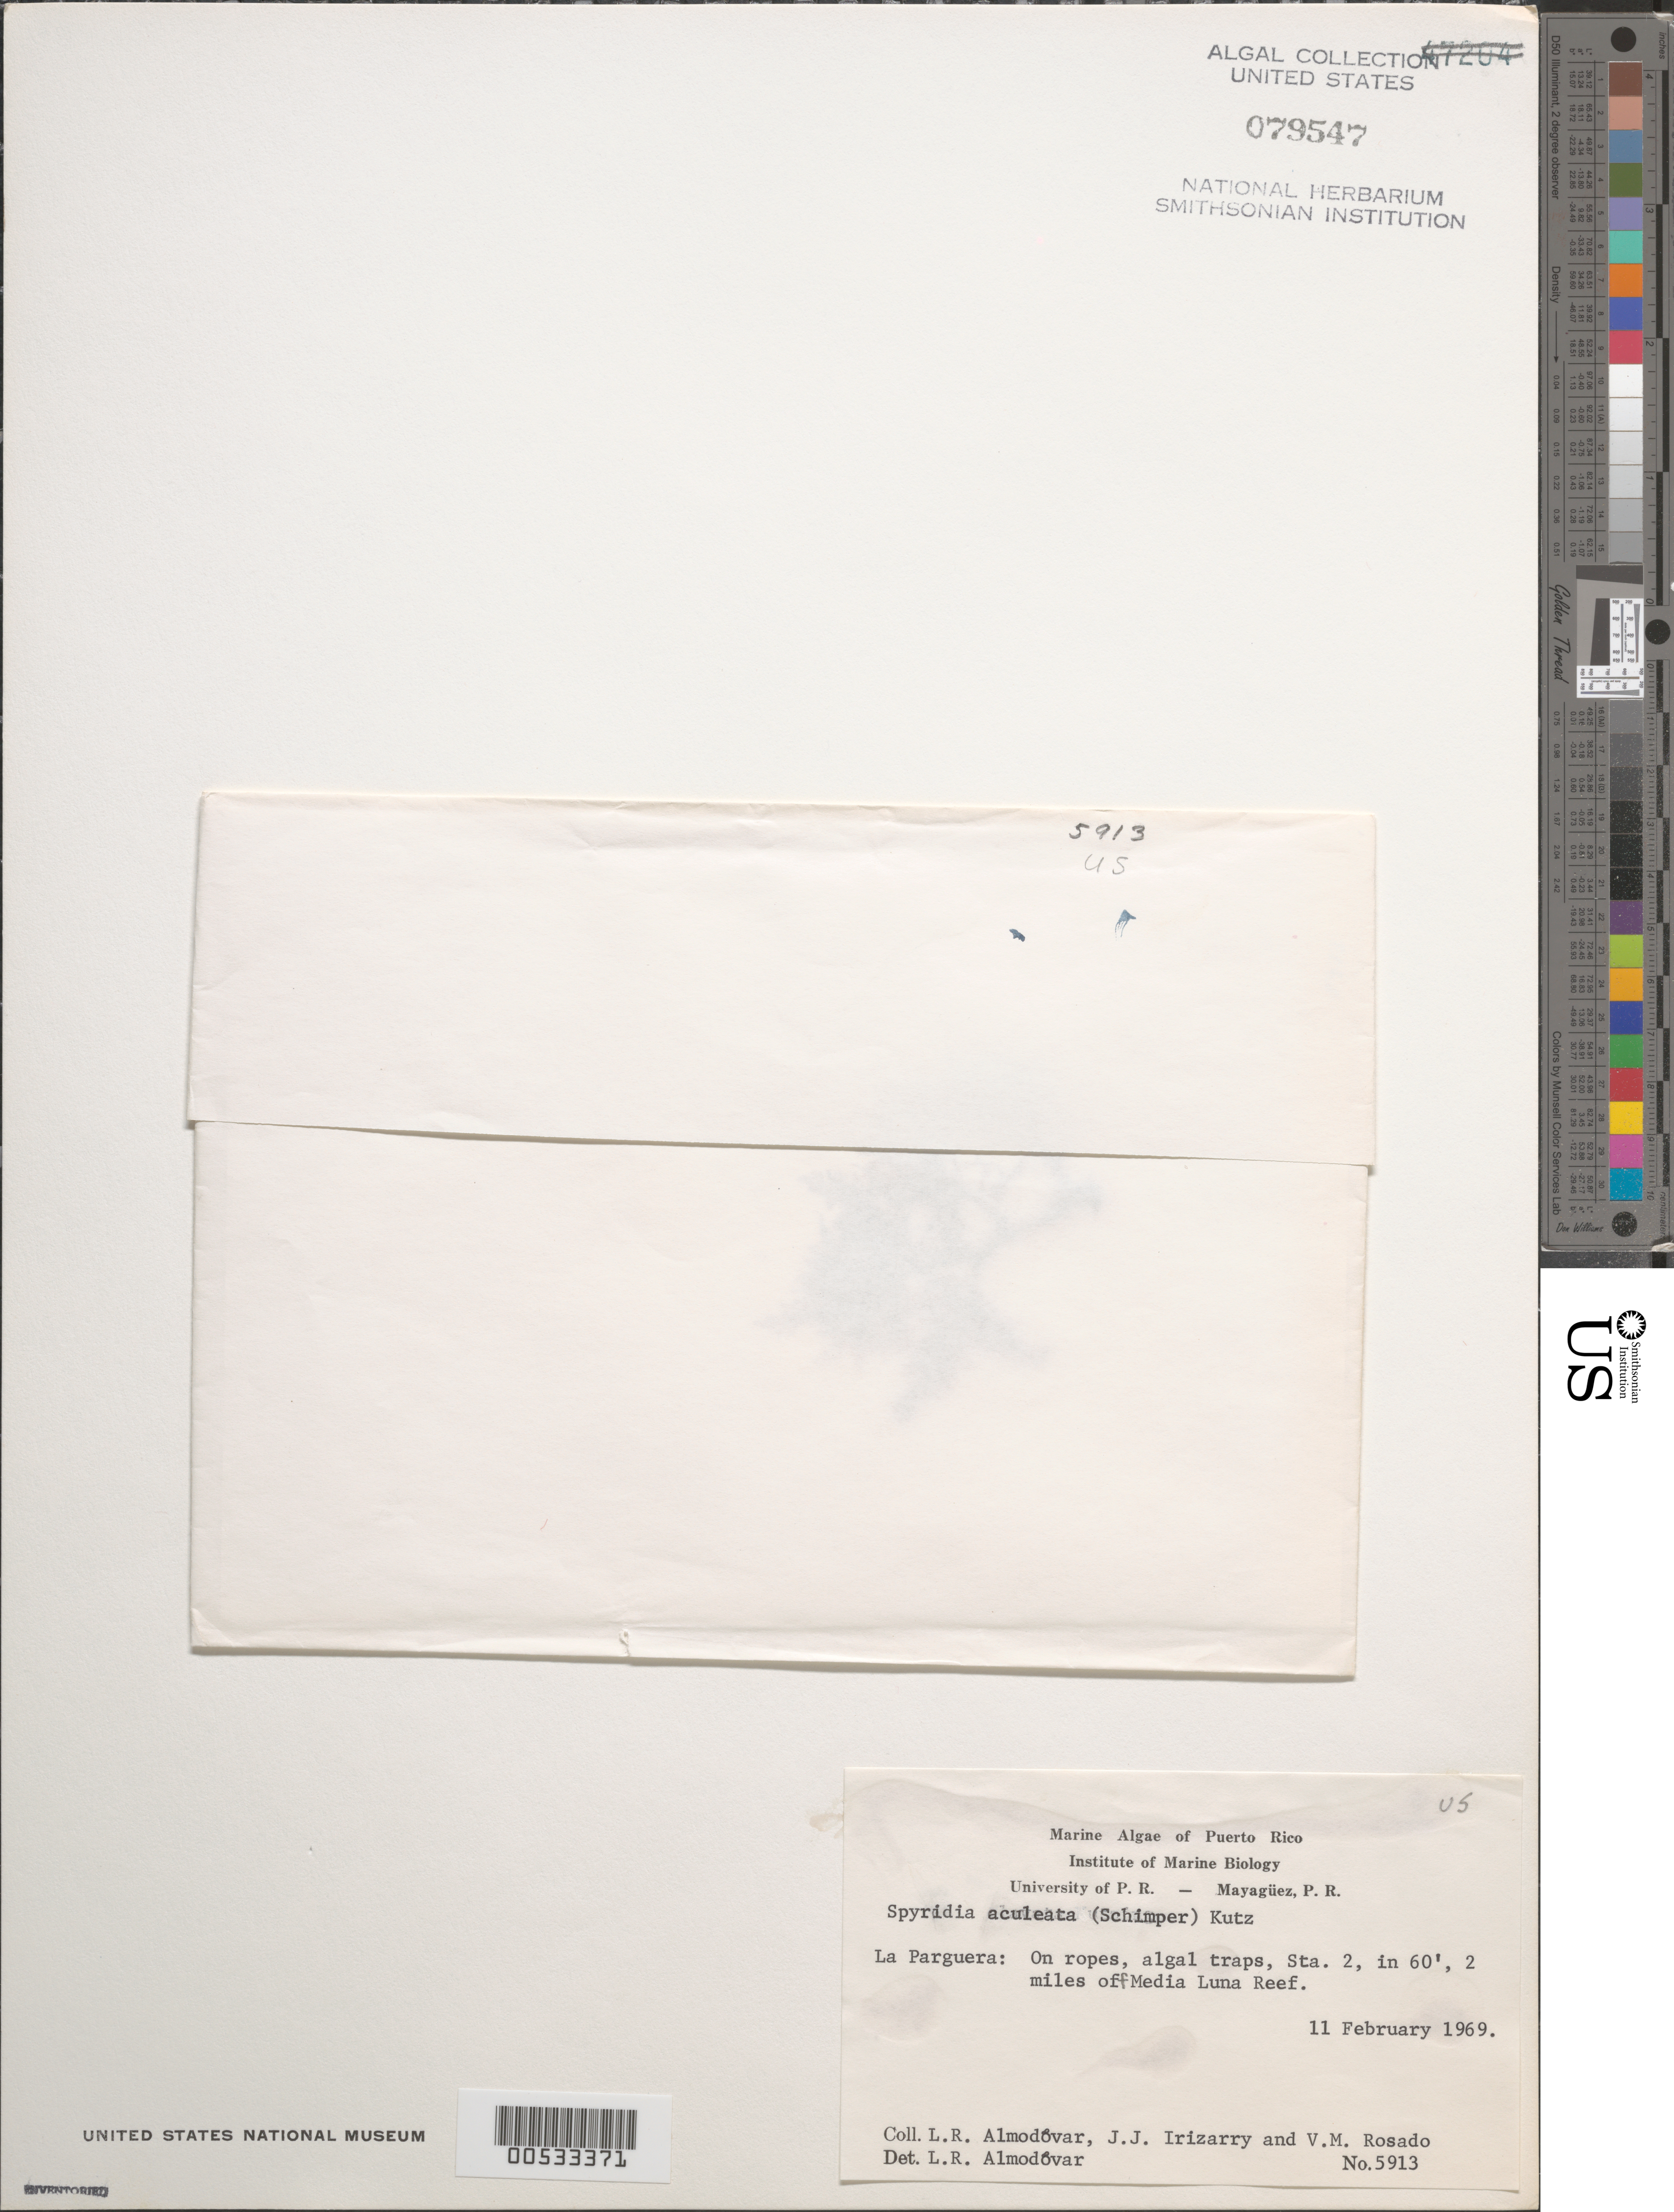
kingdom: Plantae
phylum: Rhodophyta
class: Florideophyceae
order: Ceramiales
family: Spyridiaceae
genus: Spyridia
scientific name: Spyridia aculeata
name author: (C. Agardh ex Decne.) Kütz.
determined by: Almodovar, L. R.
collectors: L. Almodovar, J. Irizarry & V. Rosado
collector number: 5913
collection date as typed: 11 Feb 1969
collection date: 1969-02-11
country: Puerto Rico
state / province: Lajas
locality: La Parguera, 2 miles off Media Luna Reef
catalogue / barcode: US 79547